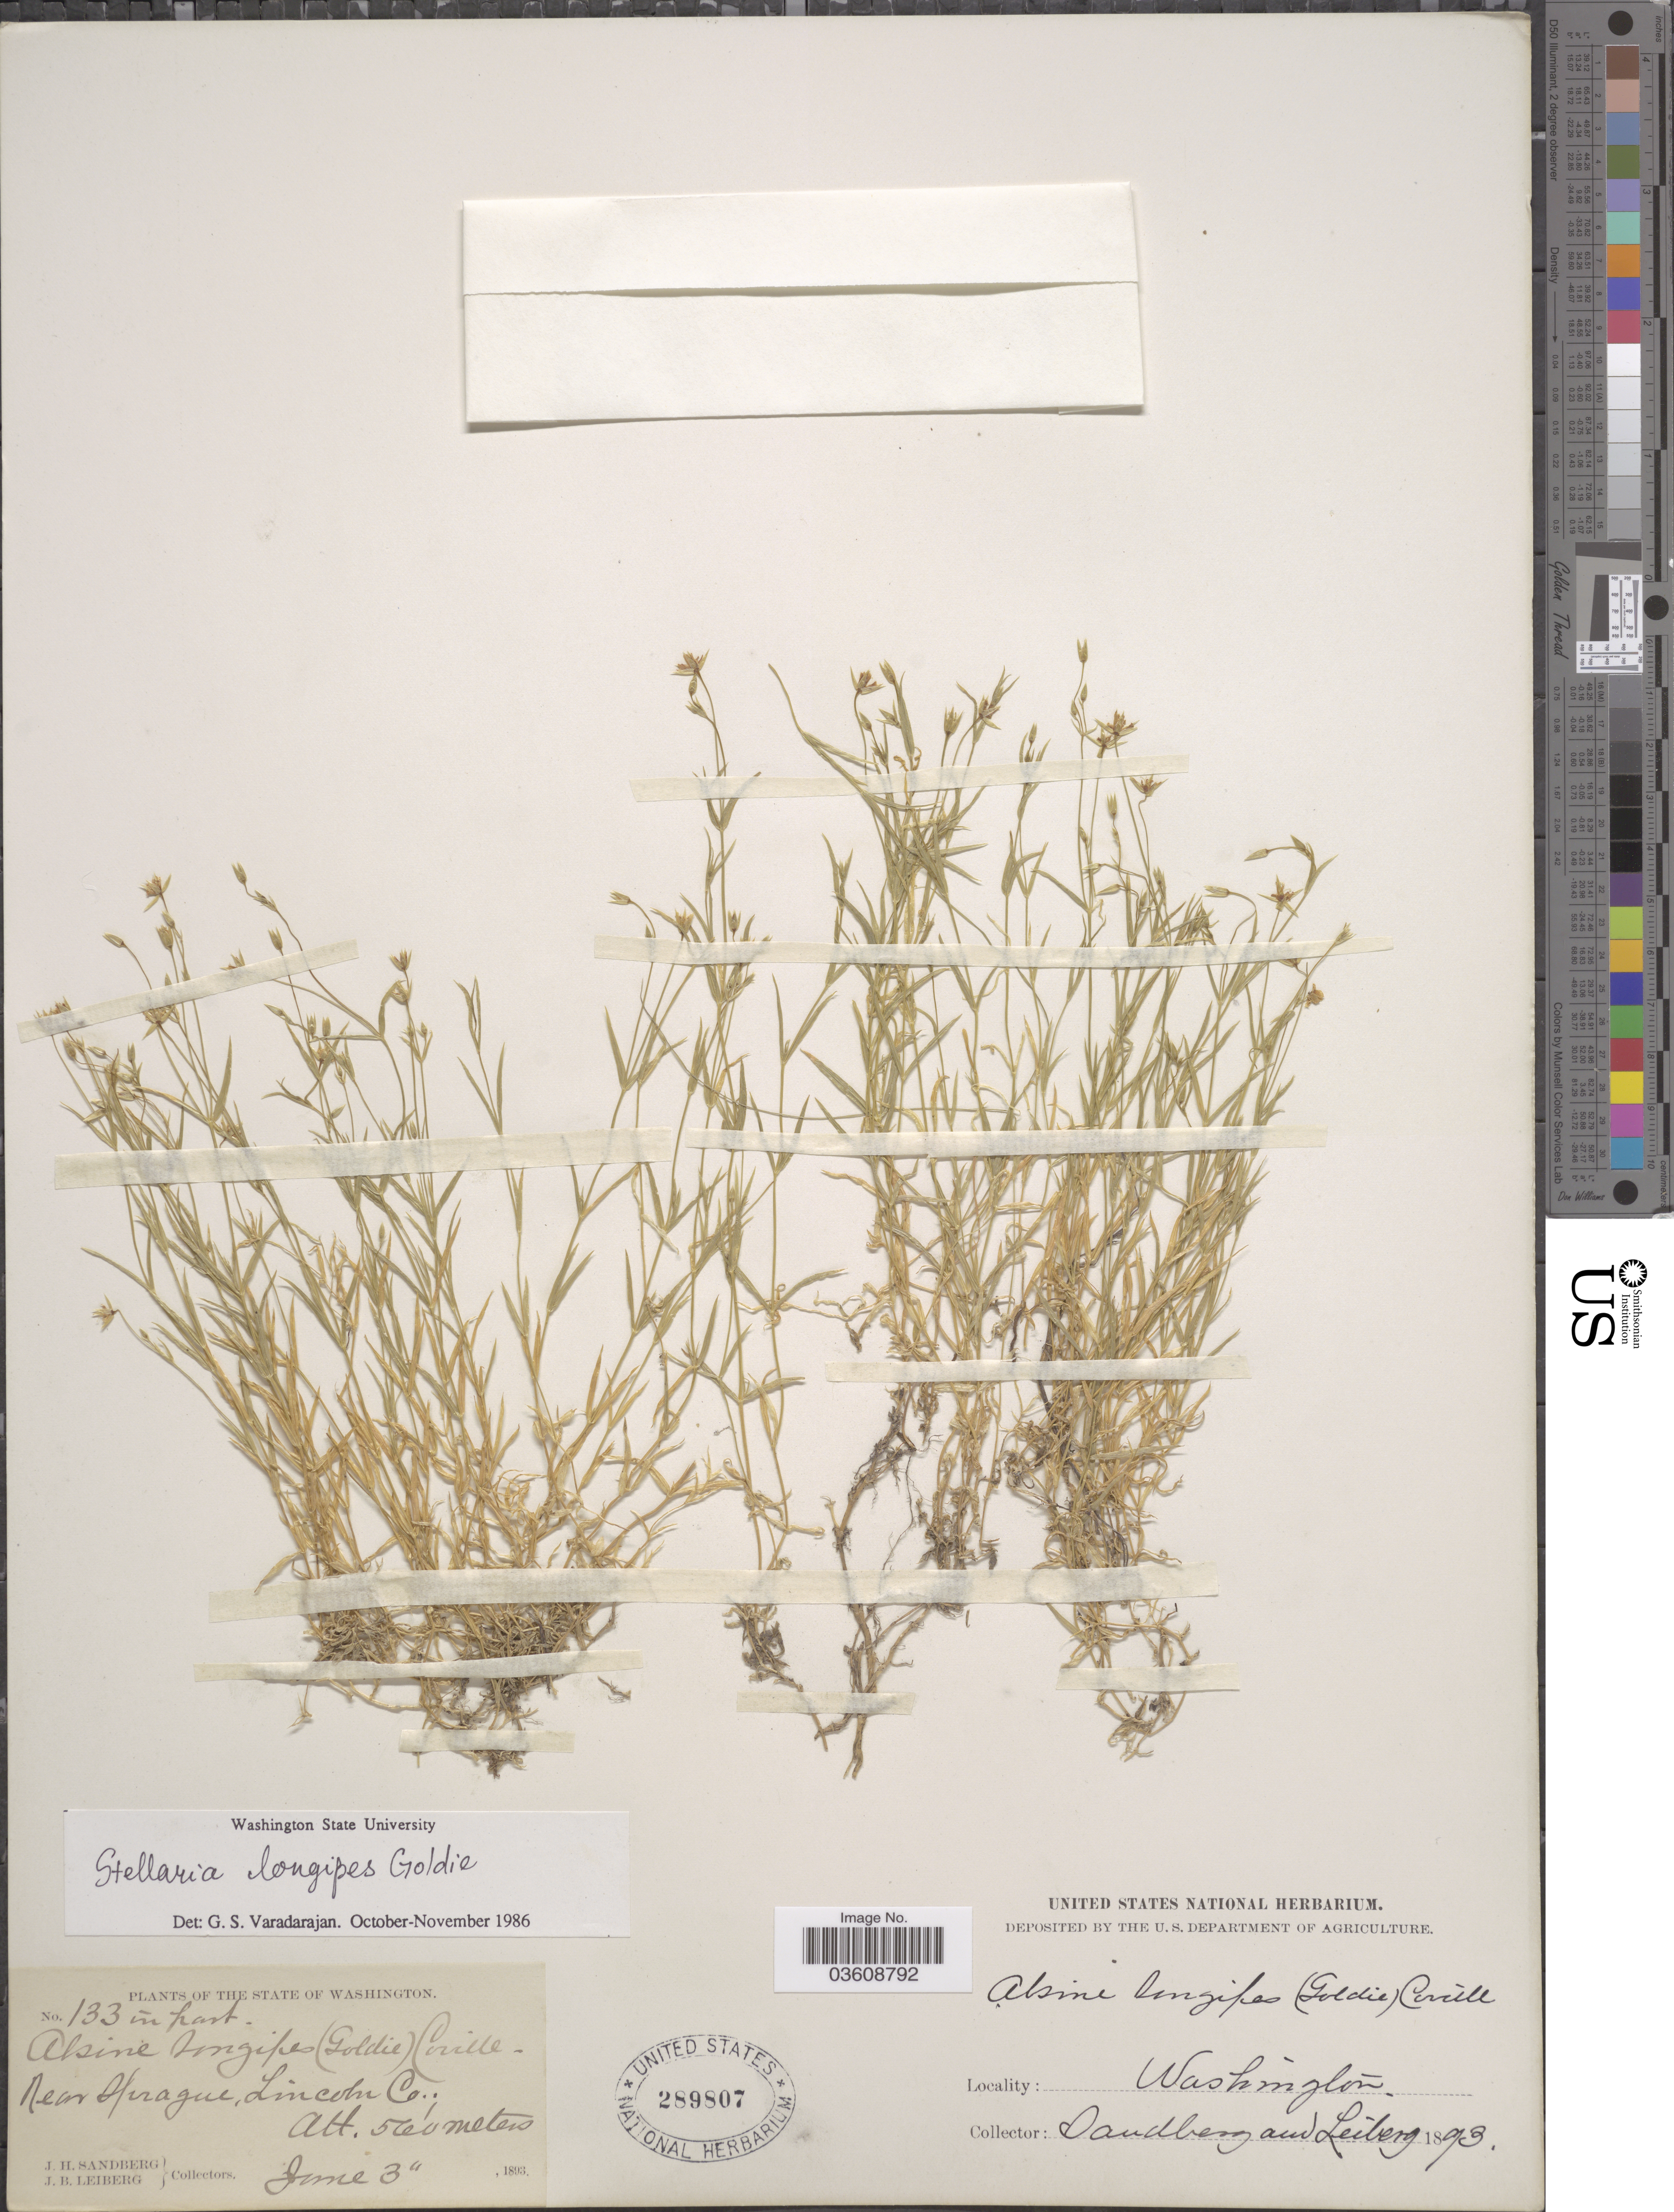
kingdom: Plantae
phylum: Tracheophyta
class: Magnoliopsida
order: Caryophyllales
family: Caryophyllaceae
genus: Stellaria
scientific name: Stellaria longipes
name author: Goldie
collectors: J. H. Sandberg & J. B. Leiberg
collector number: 133 in part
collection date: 1893-06-03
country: United States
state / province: Washington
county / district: Lincoln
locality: Near Sprague, Lincoln Co.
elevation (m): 560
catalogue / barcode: US 289807